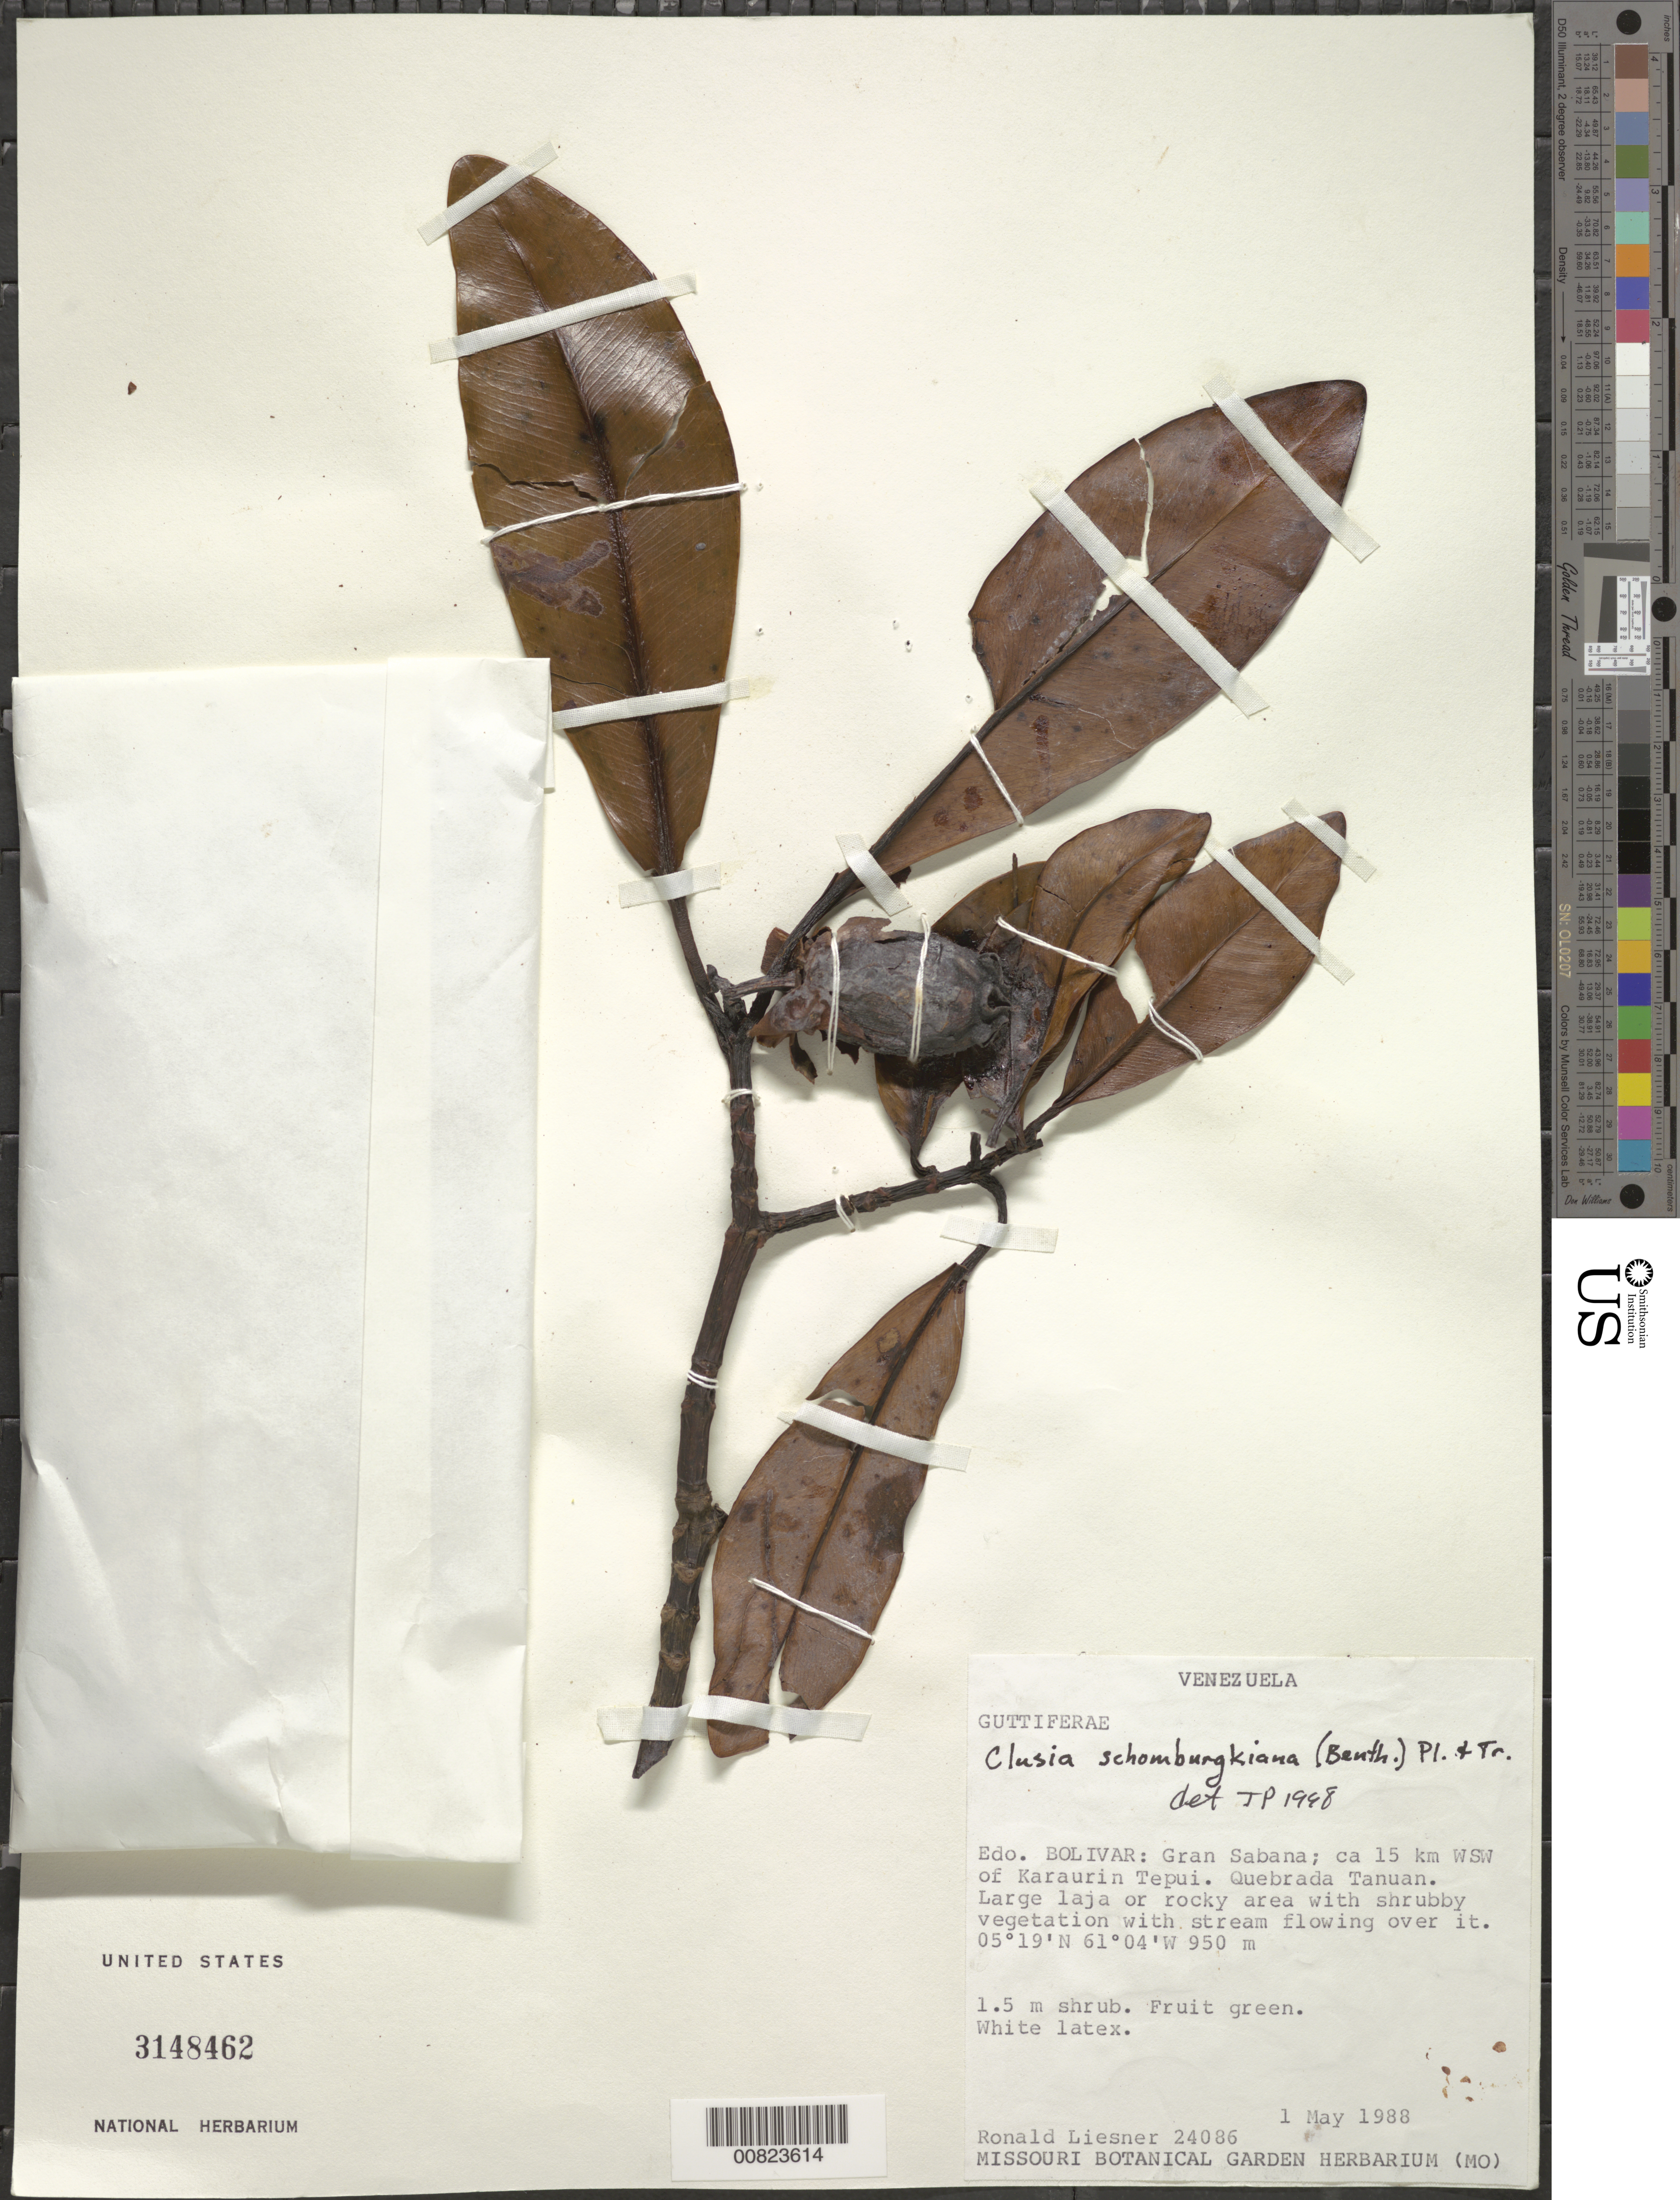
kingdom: Plantae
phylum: Tracheophyta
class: Magnoliopsida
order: Malpighiales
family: Clusiaceae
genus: Clusia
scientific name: Clusia schomburgkiana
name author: (Planch. & Triana) Benth. ex Engl.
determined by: Pipoly, J. J., III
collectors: R. L. Liesner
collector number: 24086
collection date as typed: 1-May-88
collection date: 1988-05-01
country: Venezuela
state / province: Bolívar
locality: Gran Sabana, ca 15 km WSW of Karaurin tepuí, Quebrada Tanuan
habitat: Large laja or rocky area with shrubby vegetation with stream flowing over it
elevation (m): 950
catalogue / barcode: US 3148462